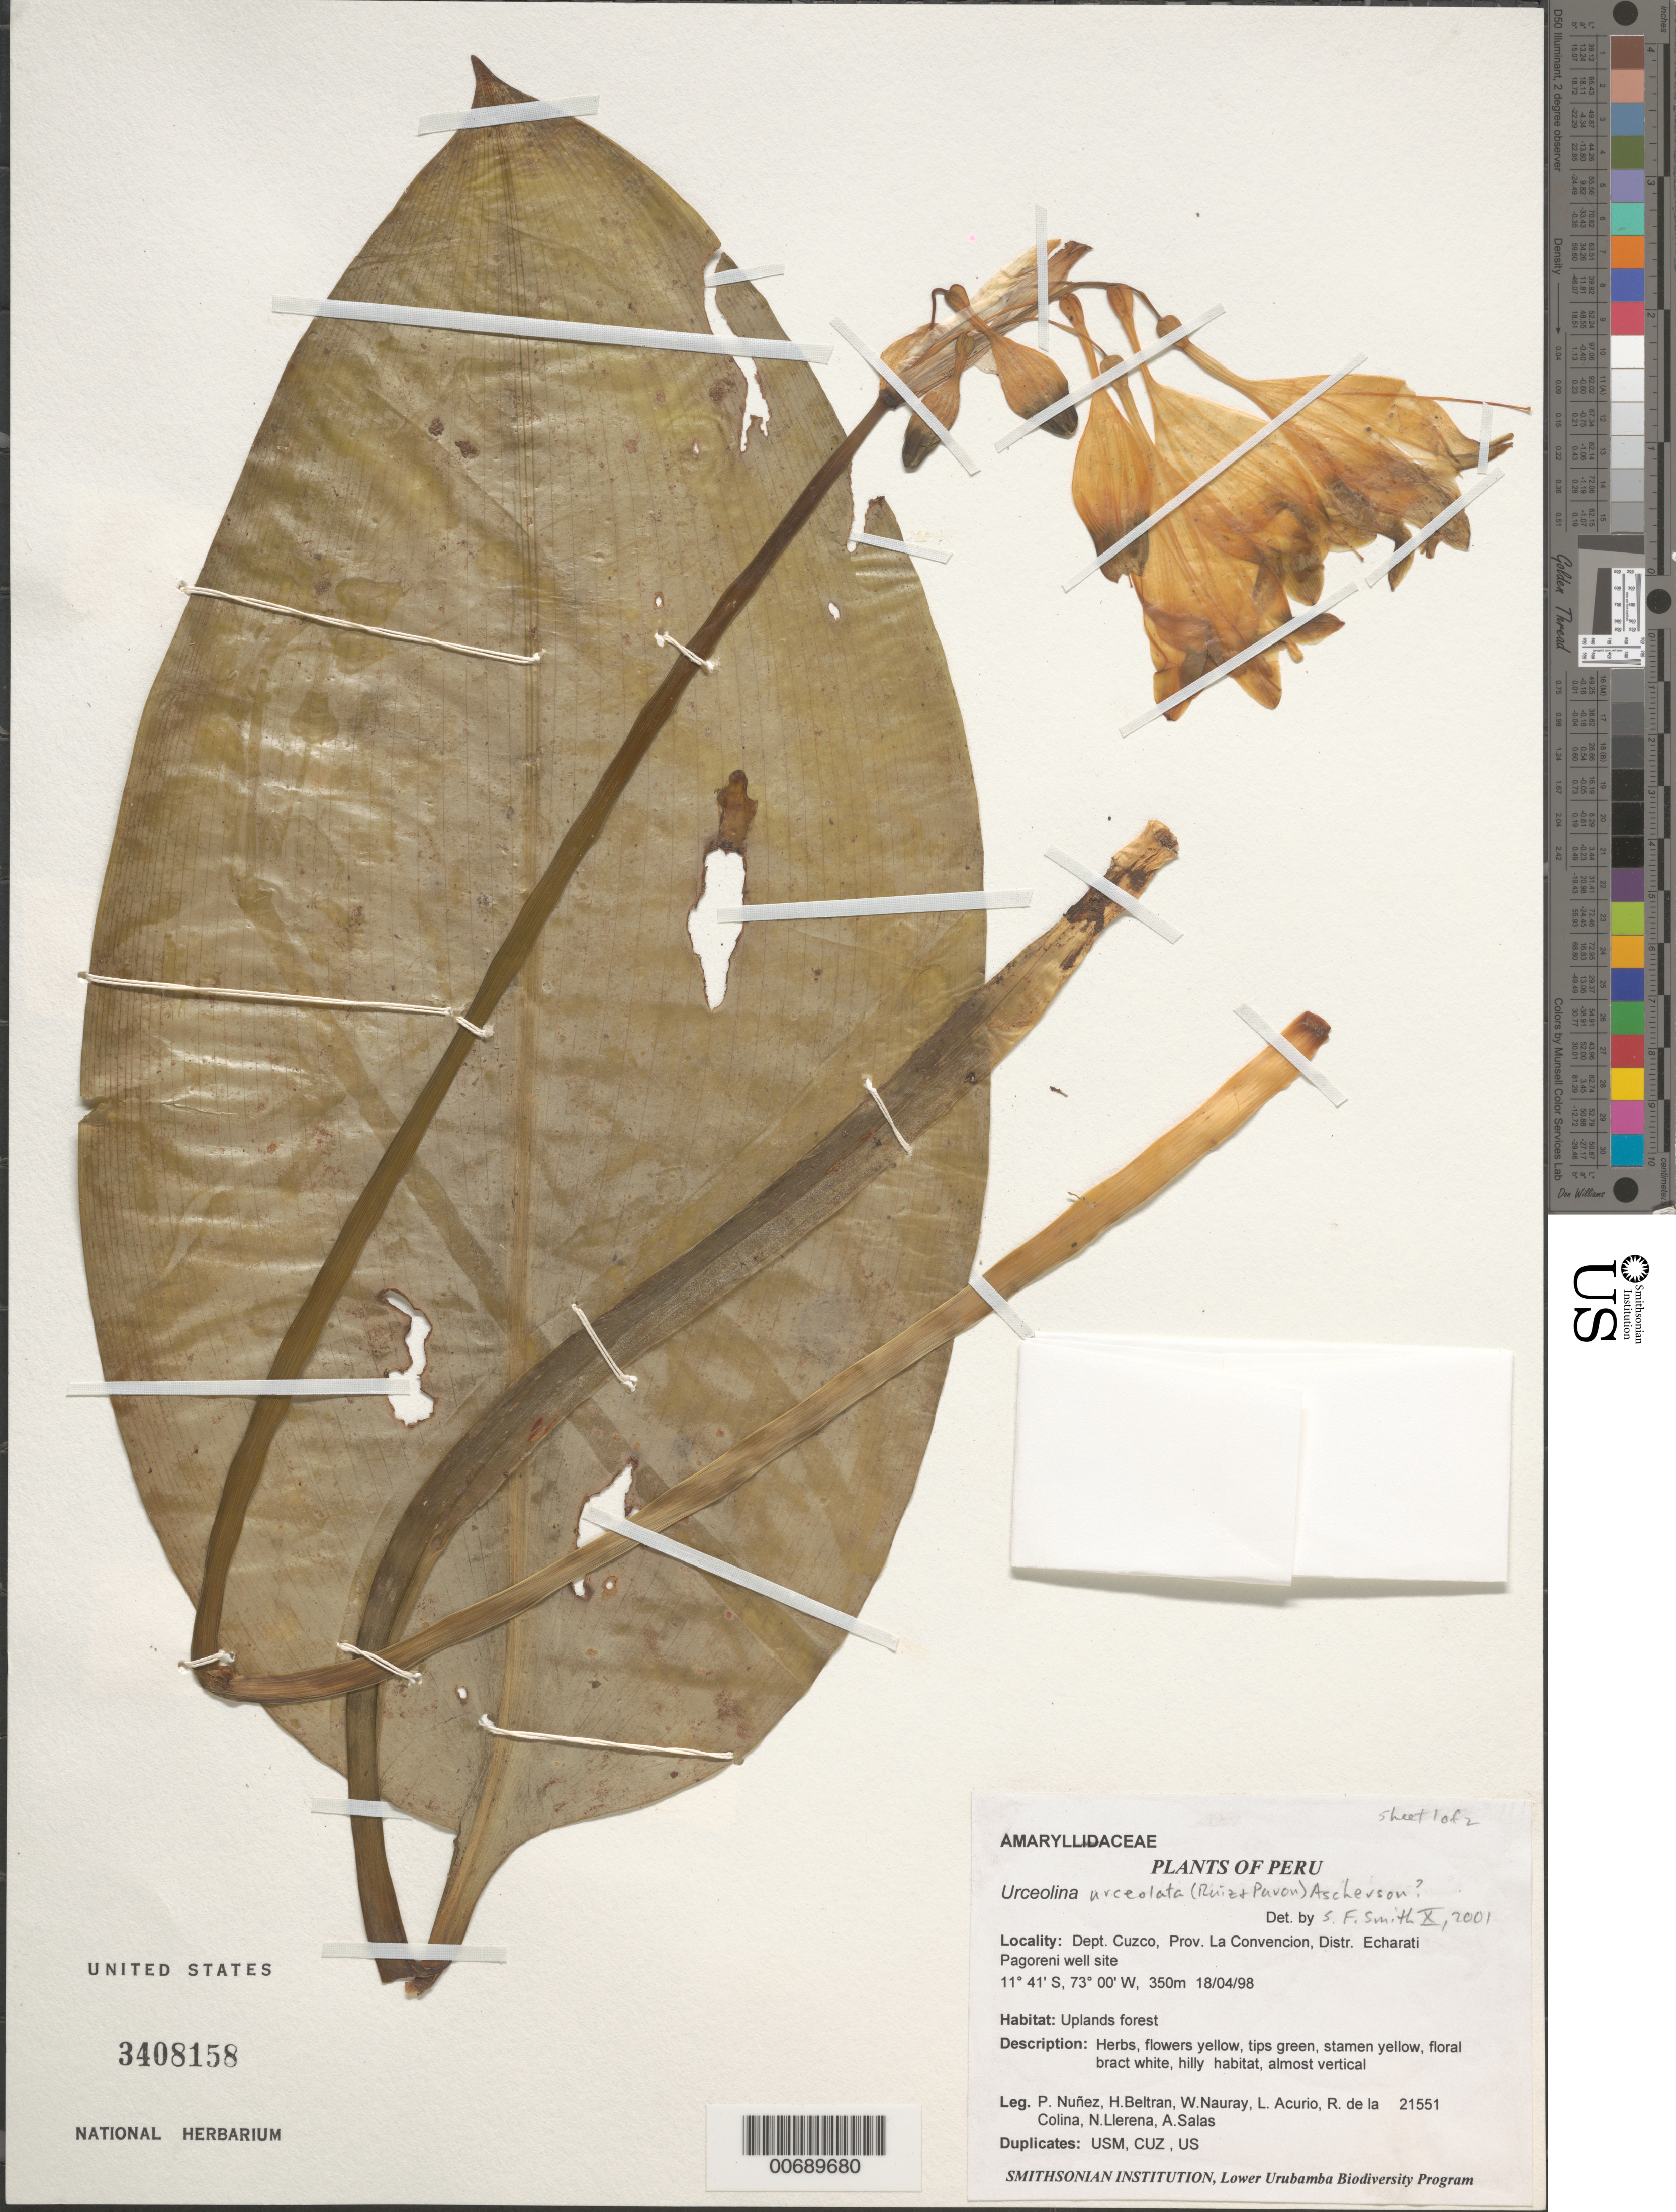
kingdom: Plantae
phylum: Tracheophyta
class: Liliopsida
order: Asparagales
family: Amaryllidaceae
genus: Urceolina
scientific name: Urceolina urceolata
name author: (Ruiz & Pav.) Asch.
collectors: P. Nuñez V., H. Beltran, W. Nauray, L. Acurio & et al.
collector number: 21551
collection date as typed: Transcribed d/m/y: 18/4/98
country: Peru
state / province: Cusco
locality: Dept. Cuzco, Prov. La Convencion, Distr. Echarati Pagoreni well site.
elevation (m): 350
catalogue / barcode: US 3408158